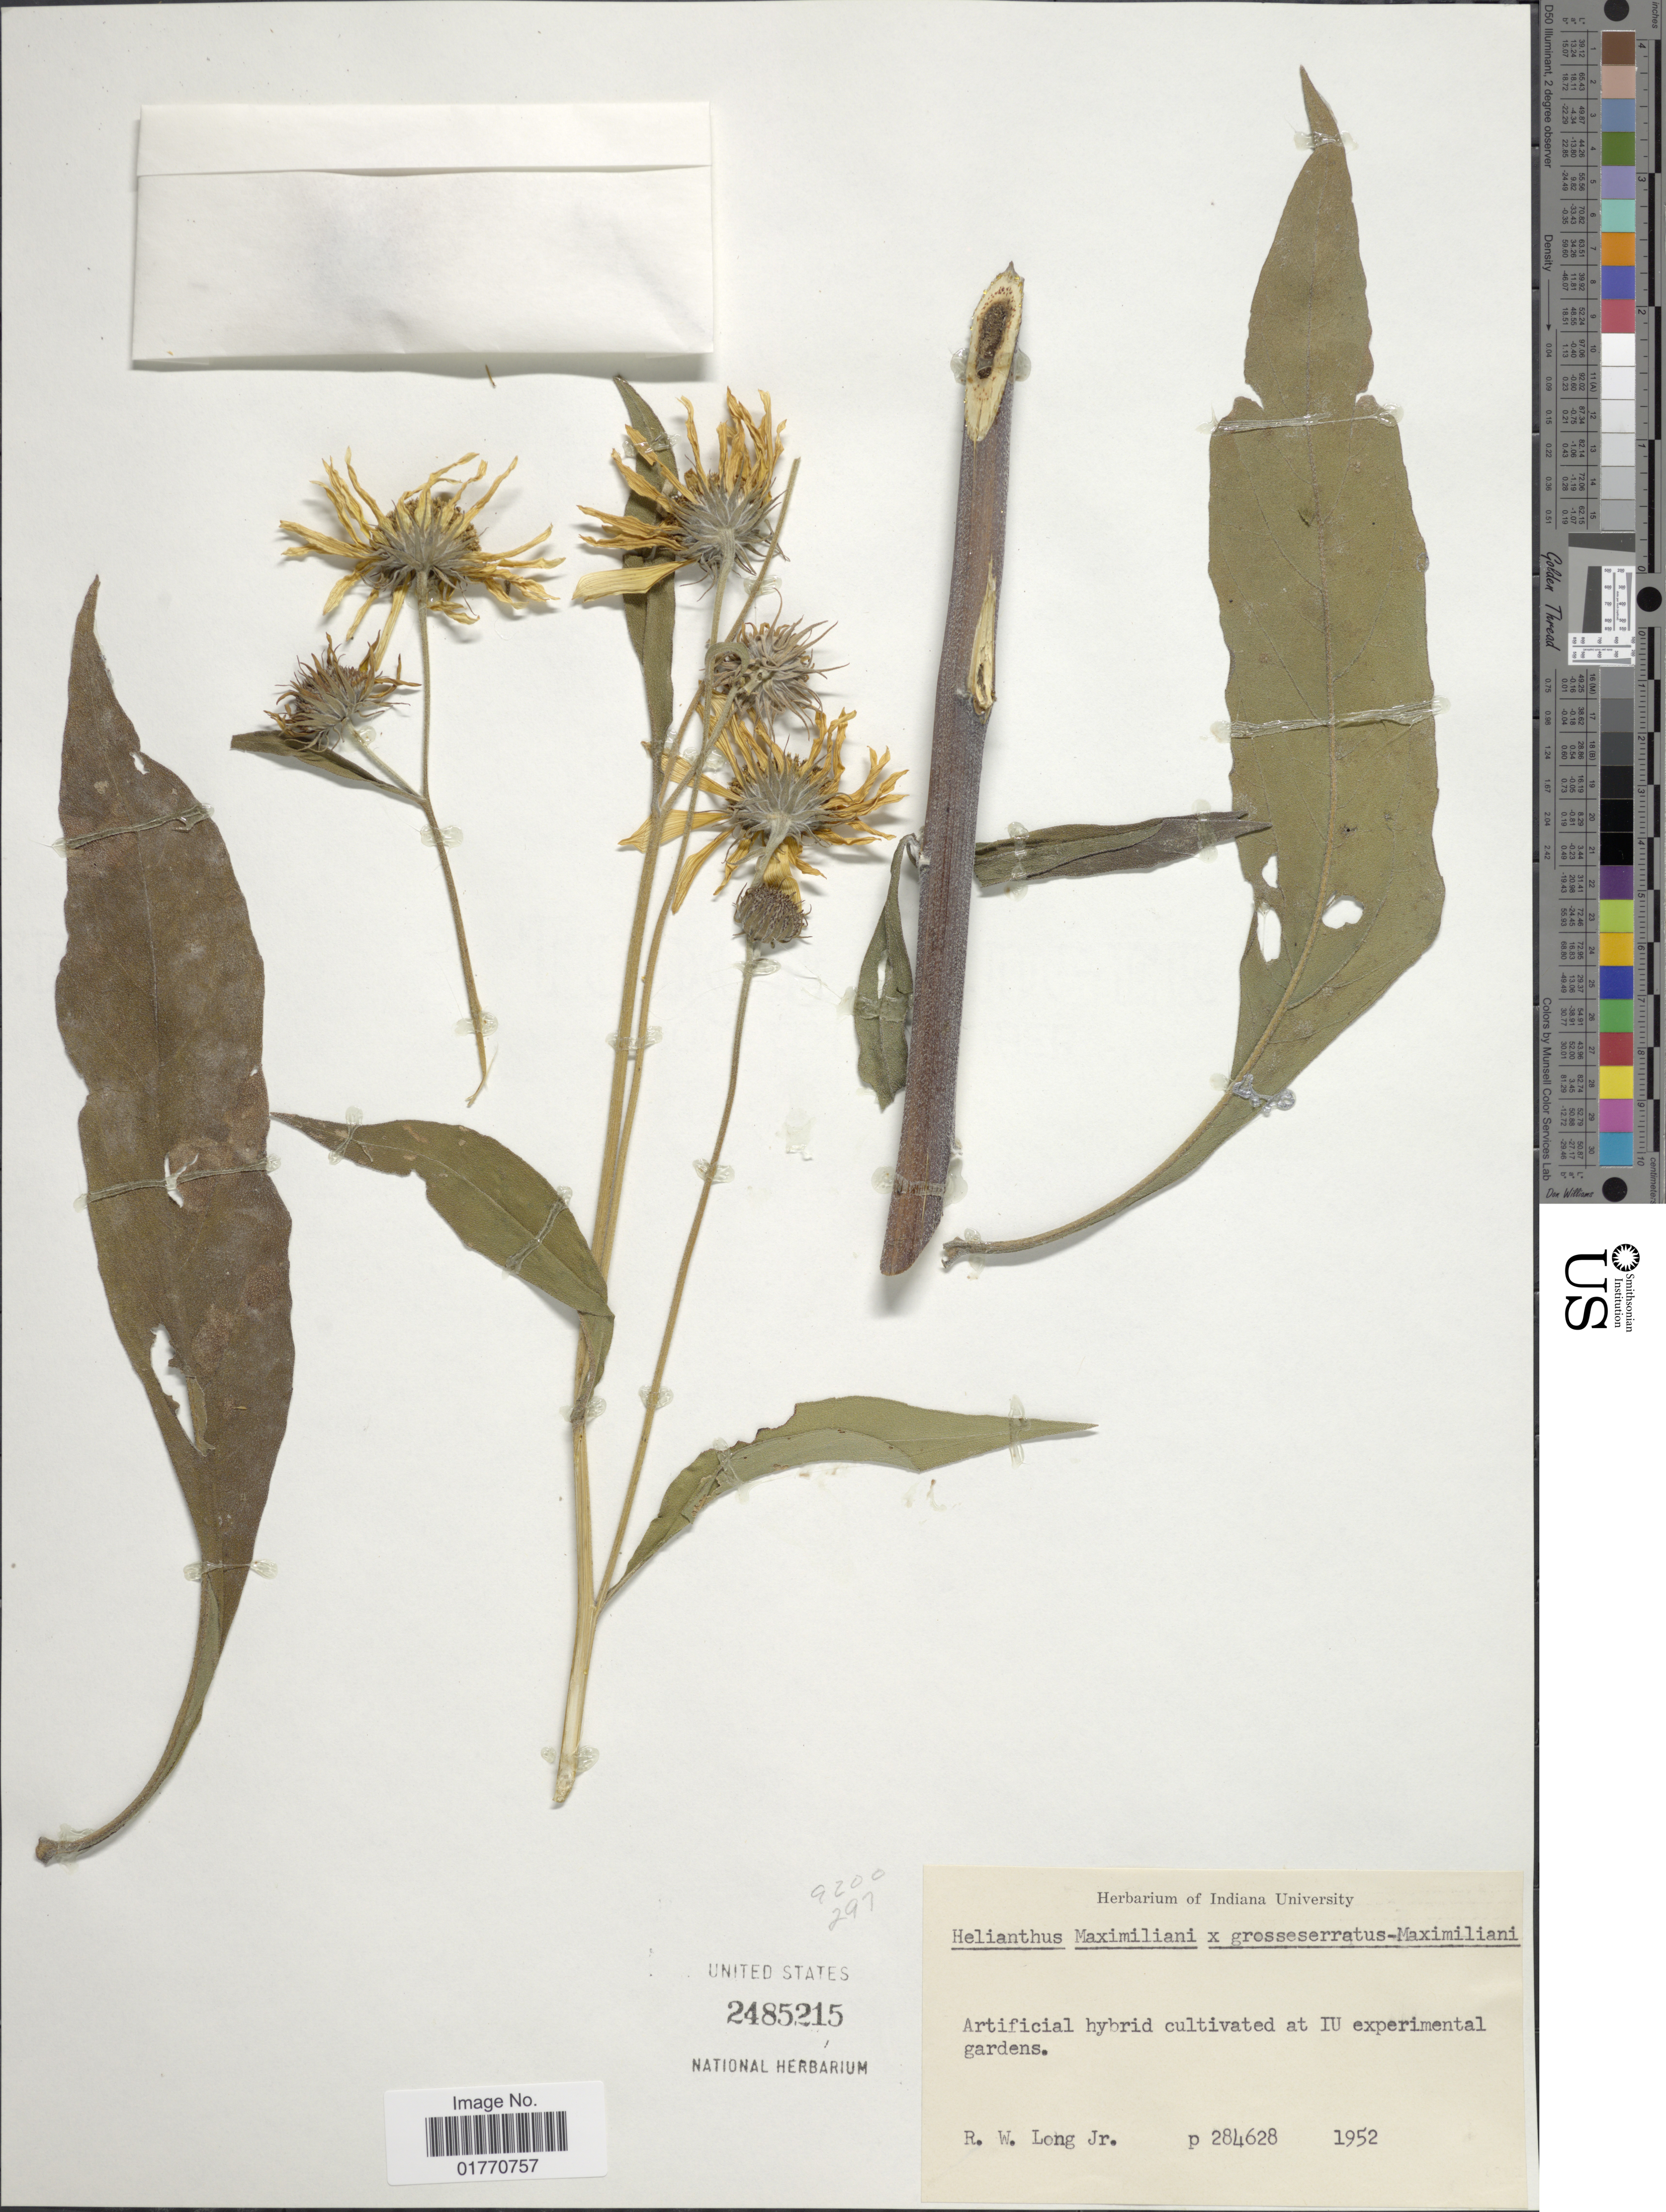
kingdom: Plantae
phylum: Tracheophyta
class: Magnoliopsida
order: Asterales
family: Asteraceae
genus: Helianthus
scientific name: Helianthus grosseserratus x H. maximiliani Schrad.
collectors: R. W. Long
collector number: P284628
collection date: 1952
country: United States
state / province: Indiana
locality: Artificial hybrid cultivated at IU experimental gardens.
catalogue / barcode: US 2485215